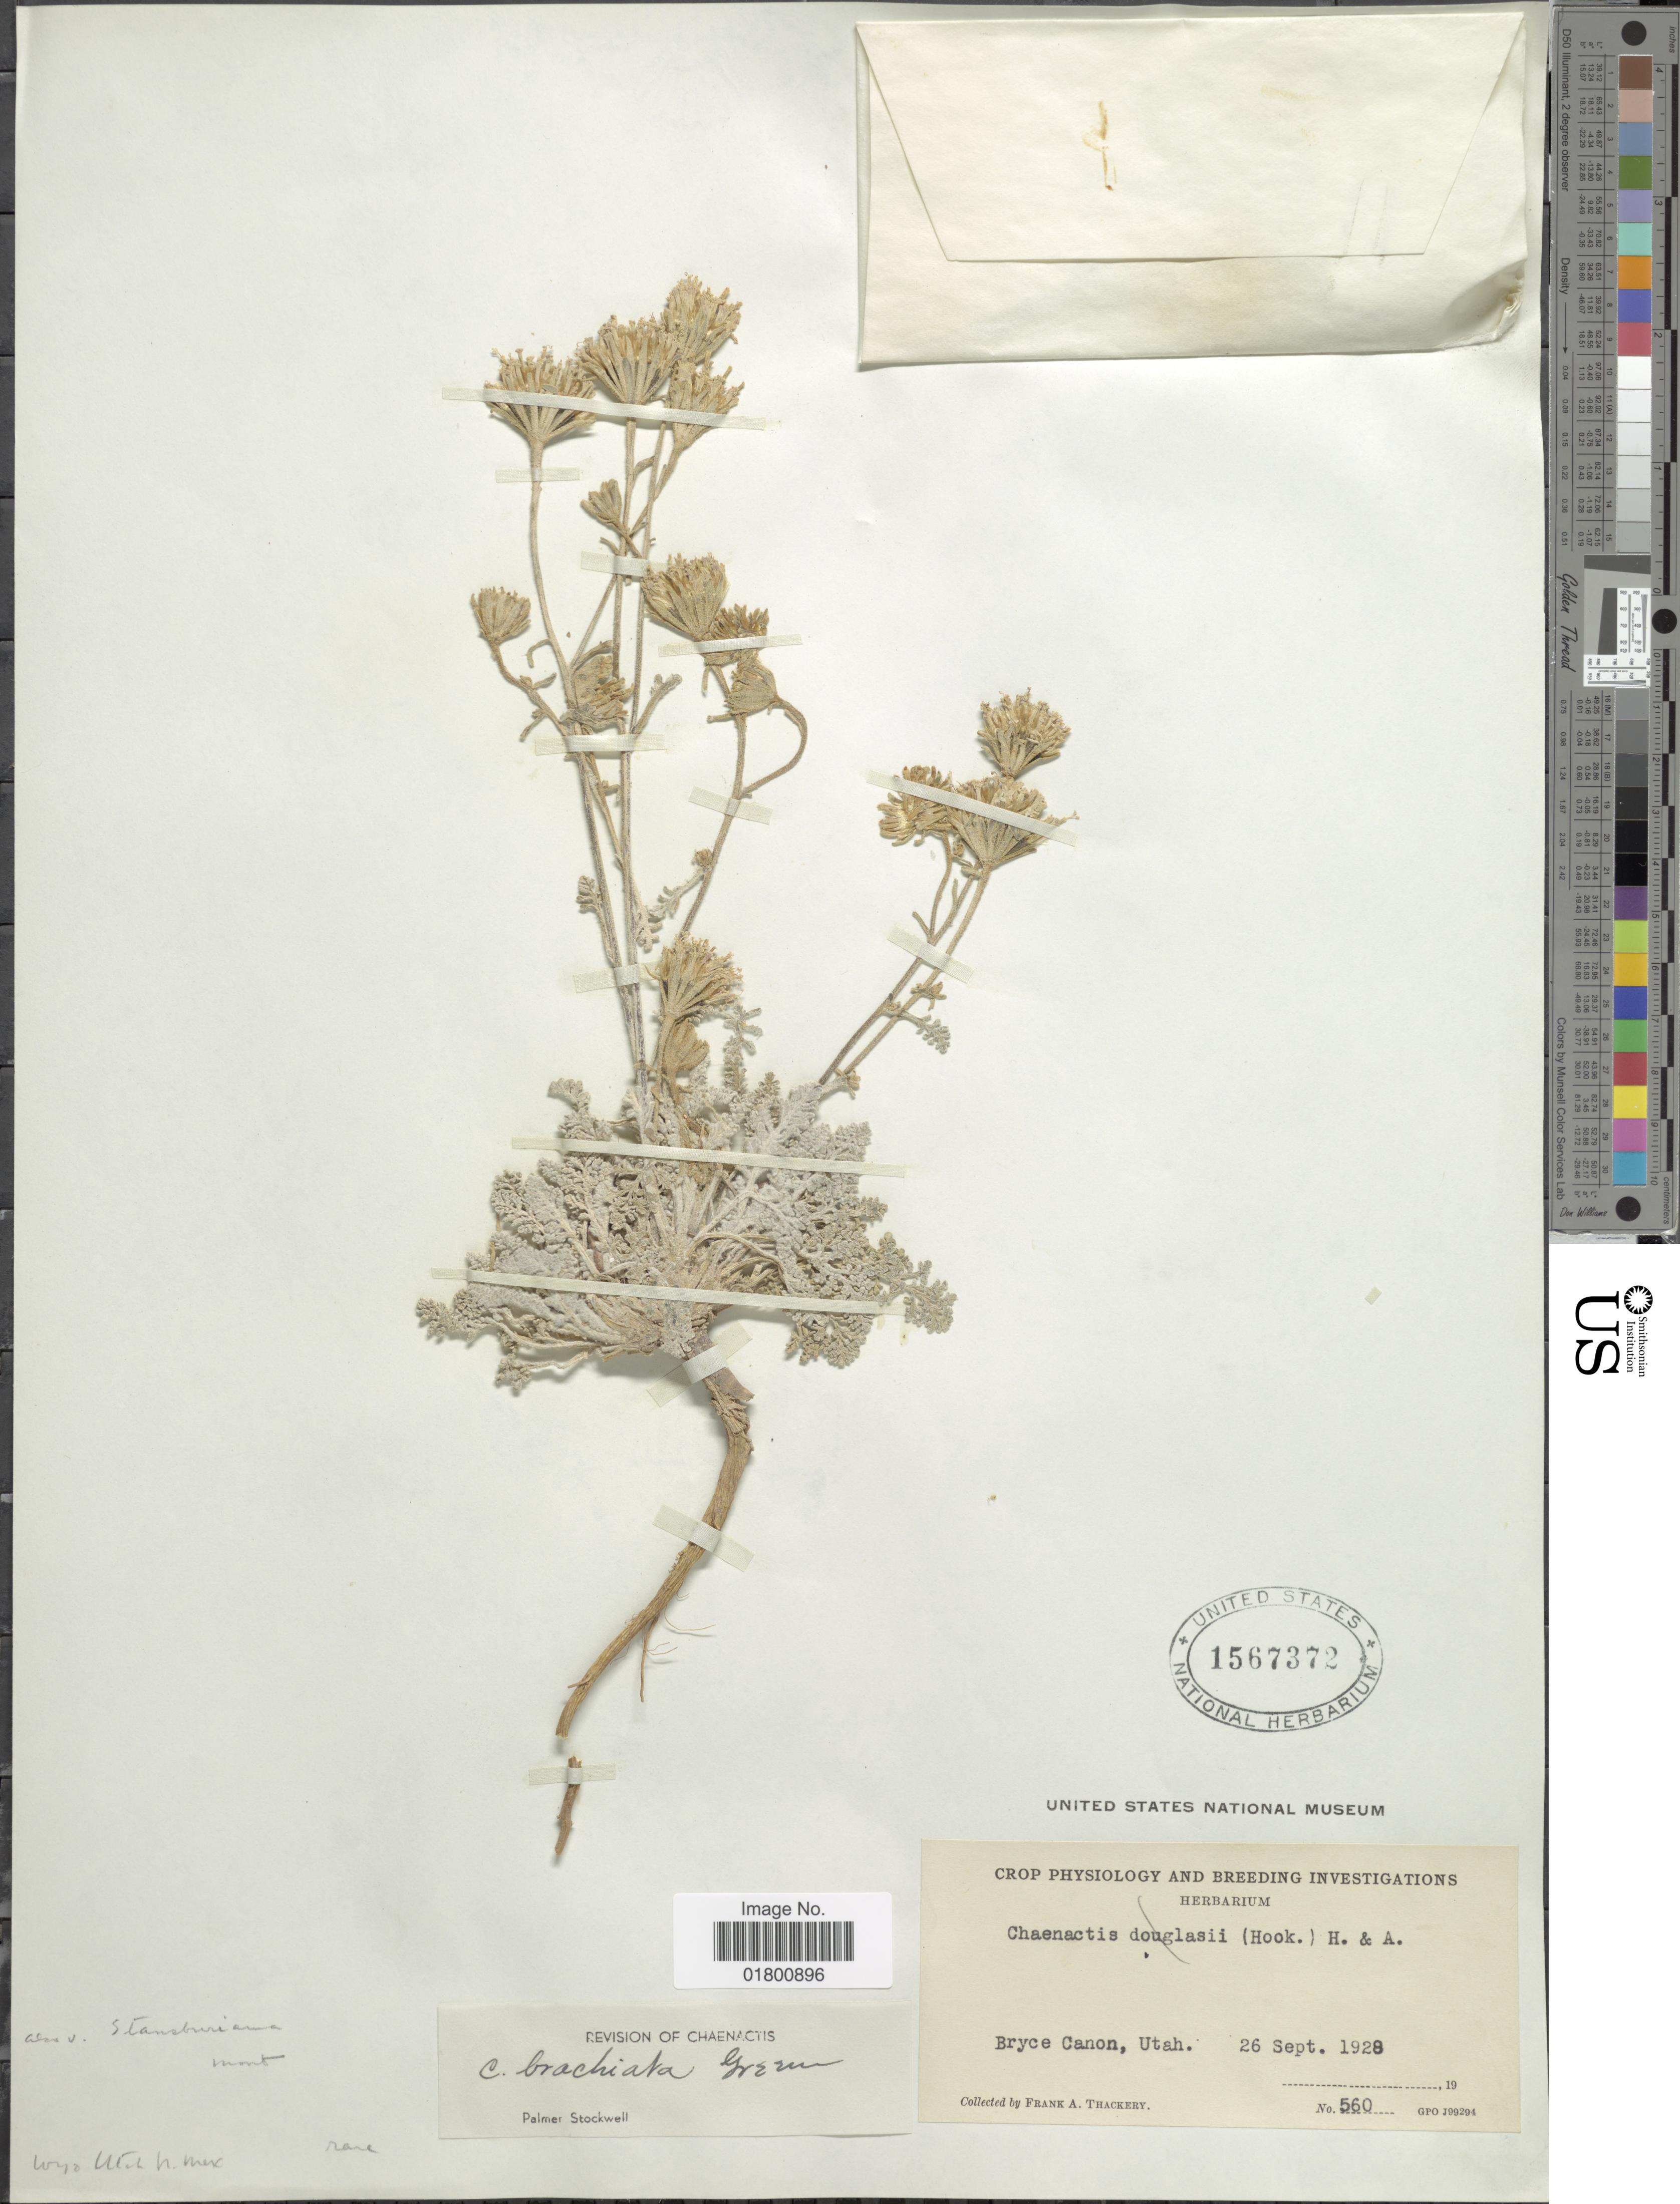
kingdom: Plantae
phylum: Tracheophyta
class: Magnoliopsida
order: Asterales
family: Asteraceae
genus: Chaenactis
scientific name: Chaenactis brachiata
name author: Greene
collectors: F. Thackery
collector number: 560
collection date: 1928-09-26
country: United States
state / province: Utah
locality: Bryce Canon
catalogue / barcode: US 1567372